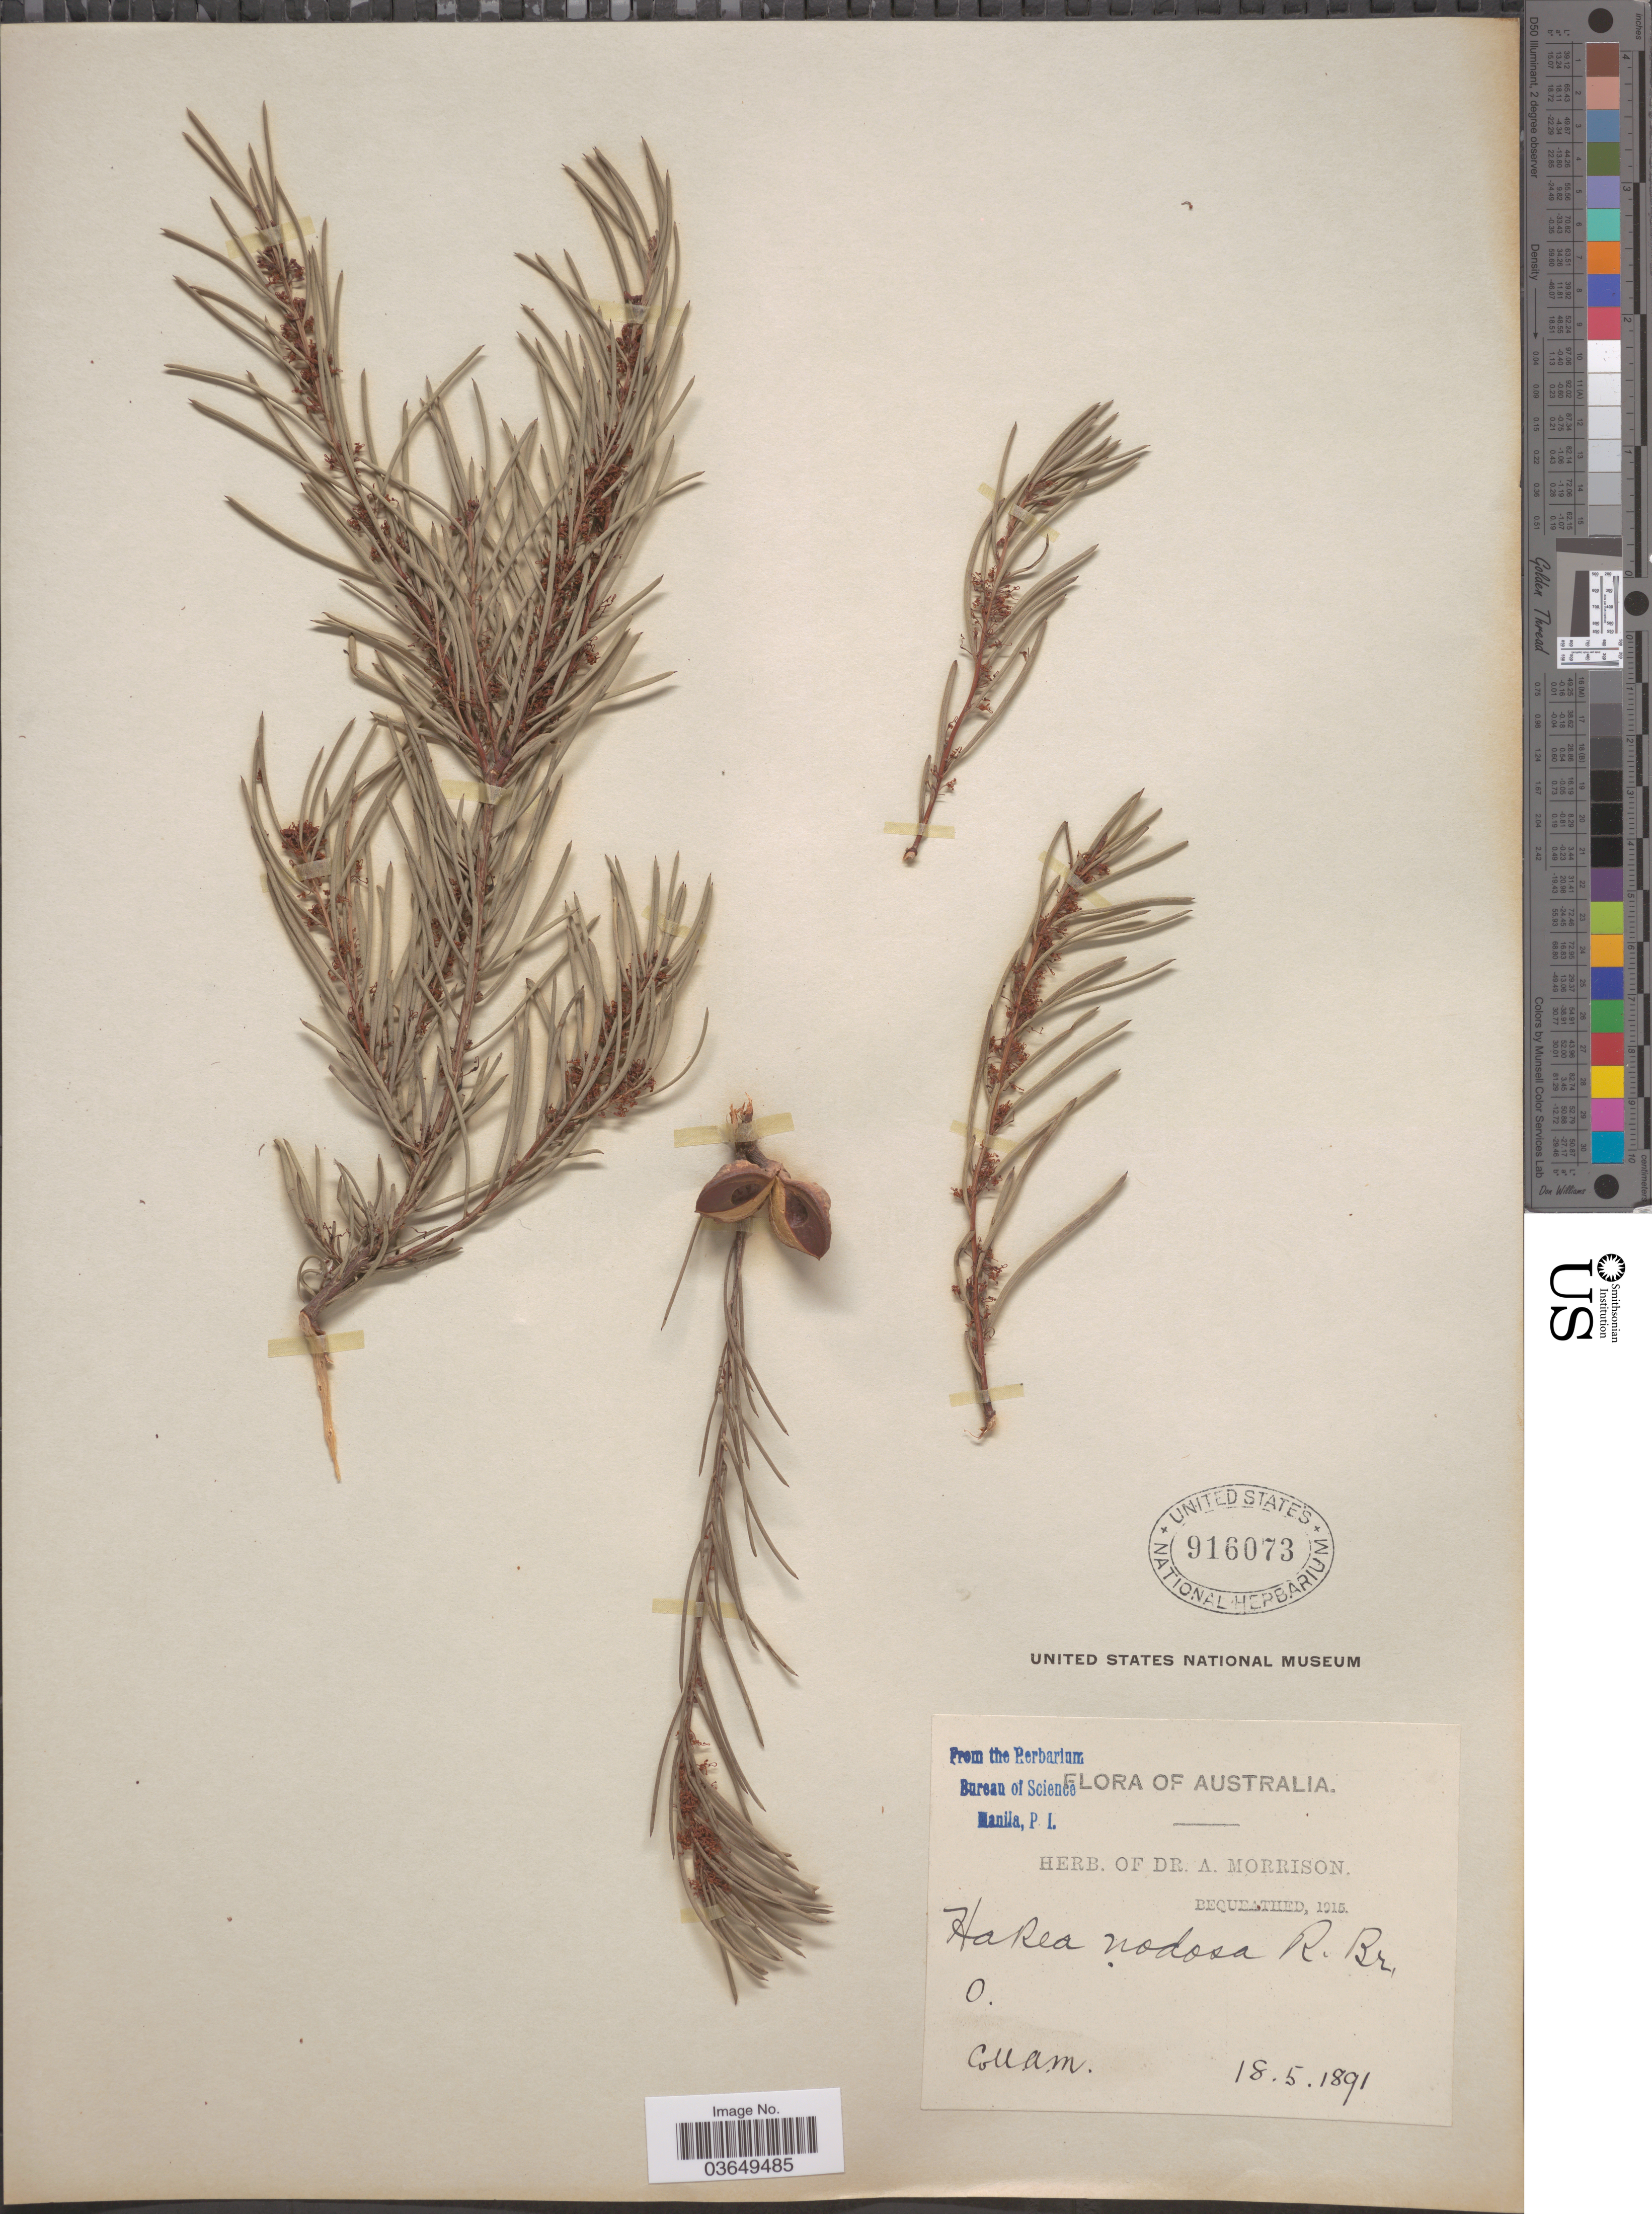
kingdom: Plantae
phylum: Tracheophyta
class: Magnoliopsida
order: Proteales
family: Proteaceae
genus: Hakea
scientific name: Hakea nodosa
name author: Meisn.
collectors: A. Morrison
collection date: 1891-05-18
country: Australia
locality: O.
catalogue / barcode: US 916073